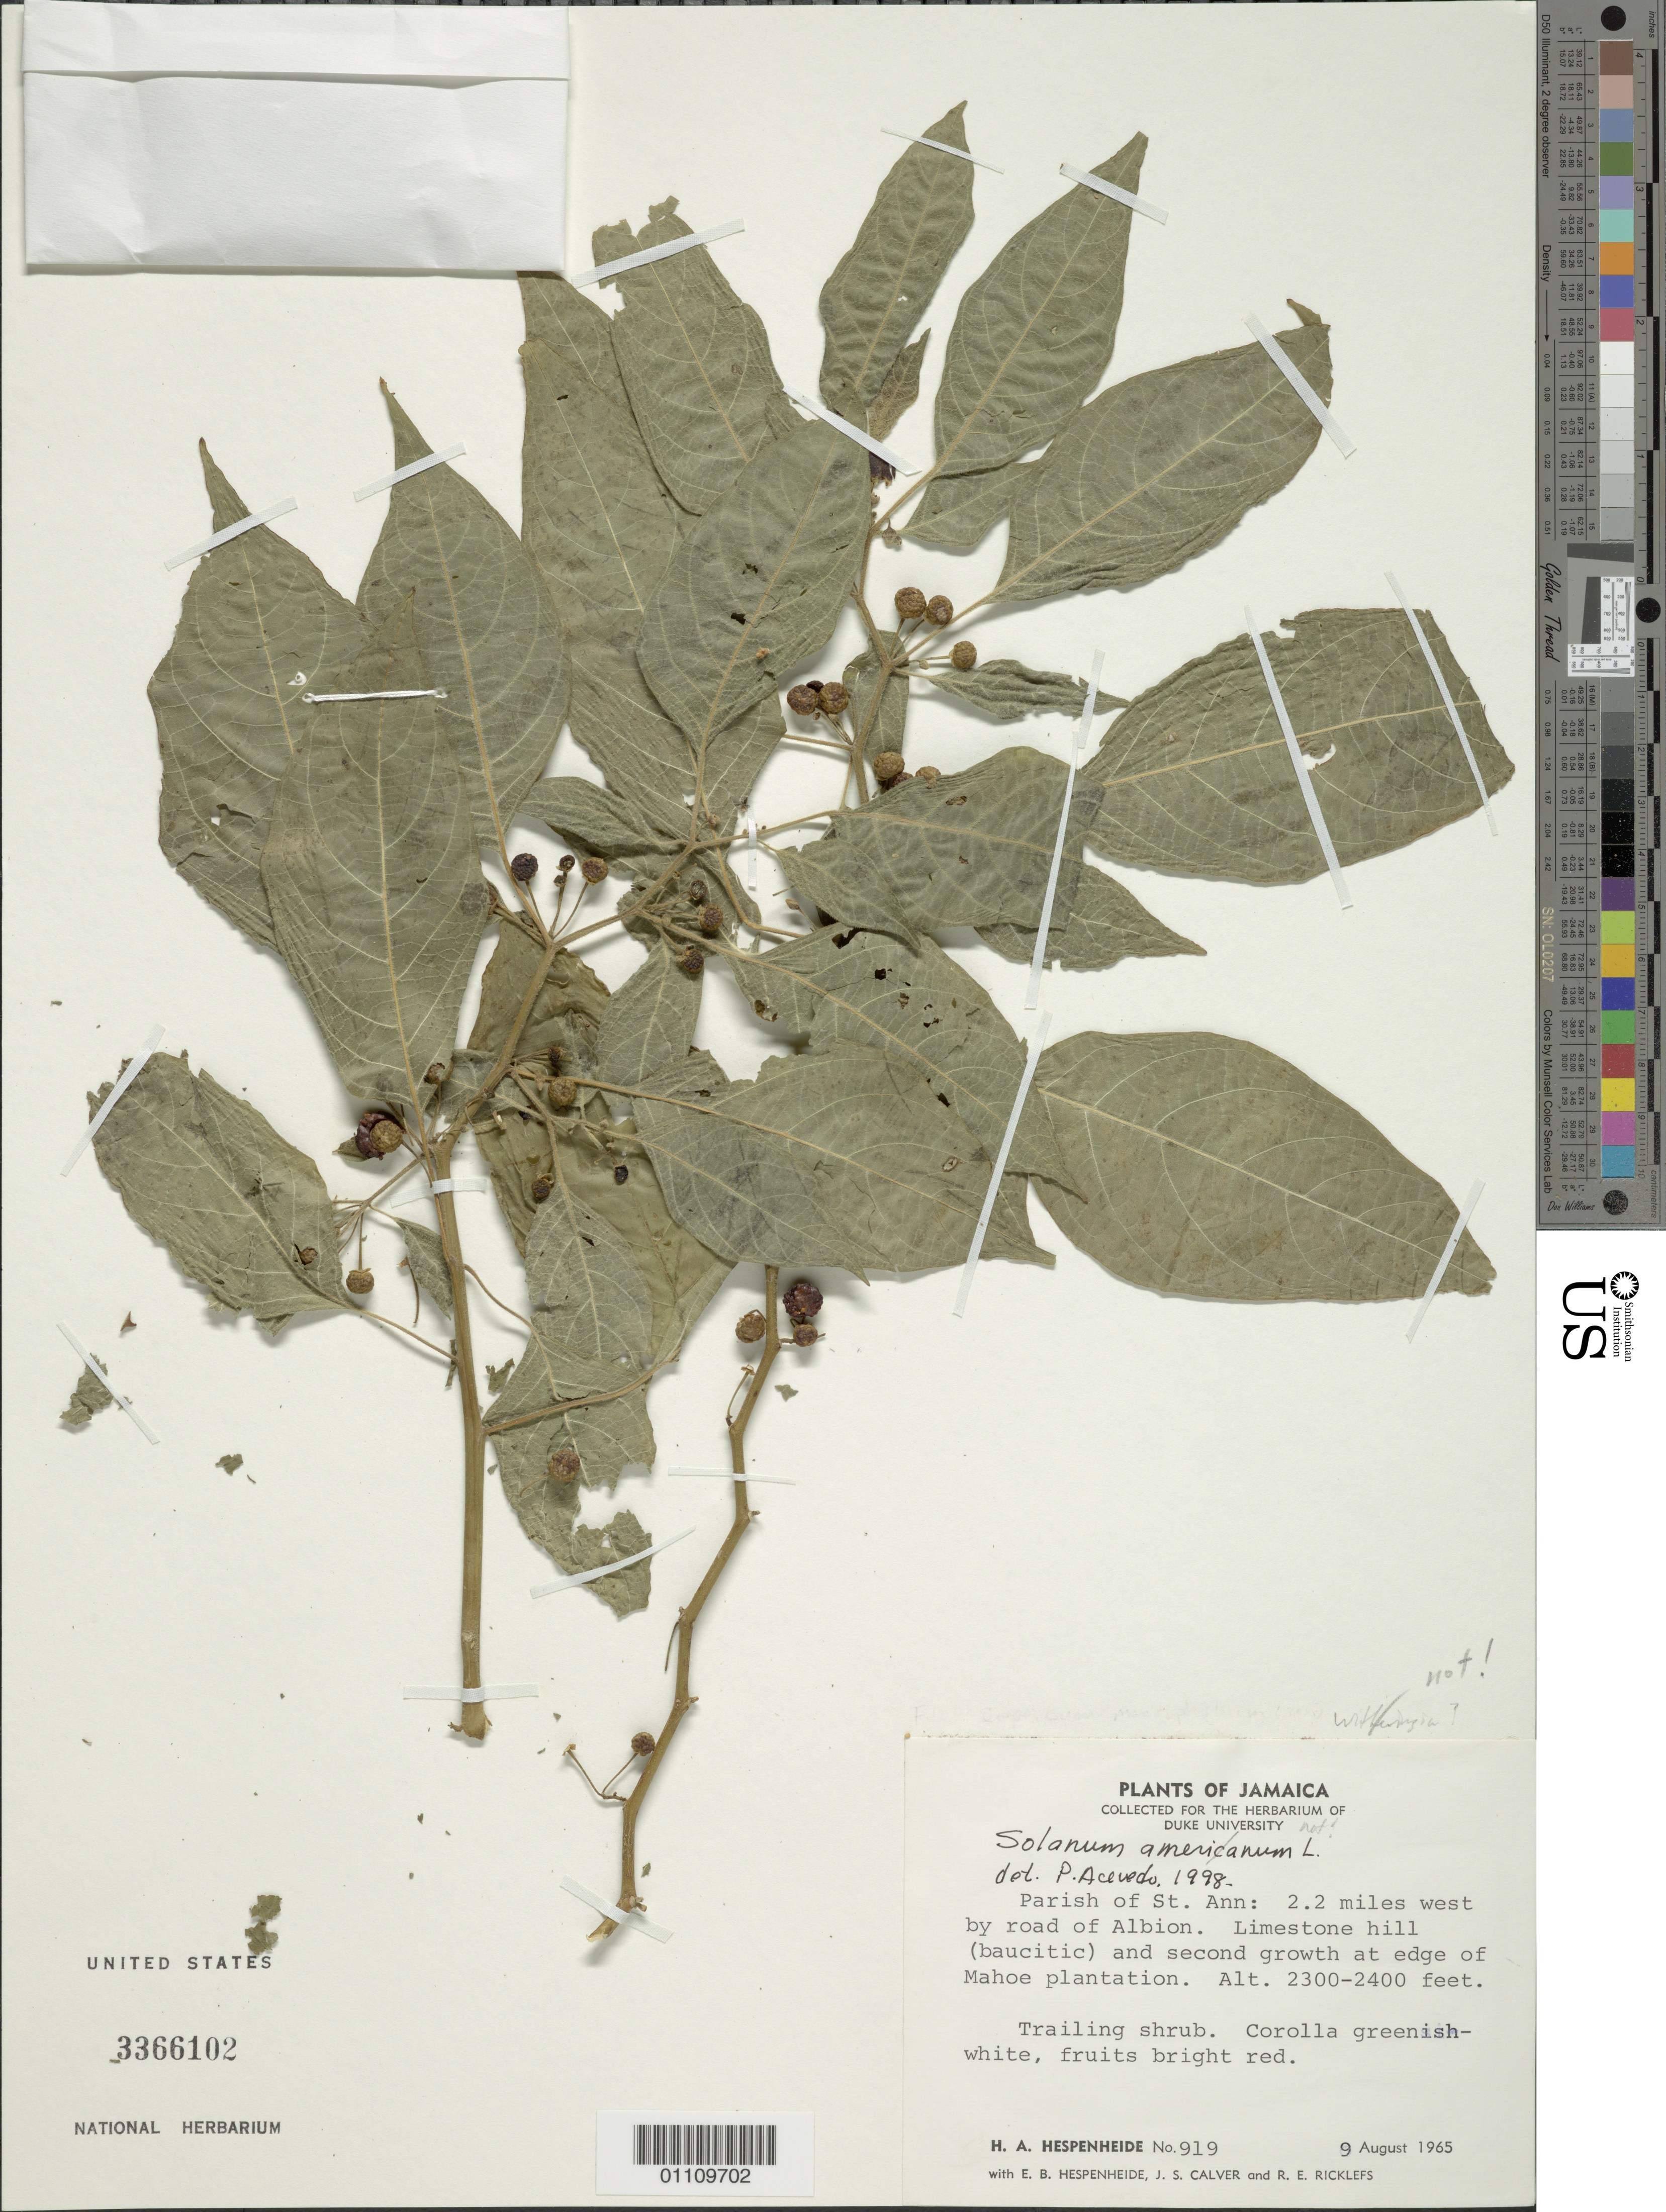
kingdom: Plantae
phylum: Tracheophyta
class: Magnoliopsida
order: Solanales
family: Solanaceae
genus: Capsicum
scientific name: Capsicum sp.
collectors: H. A. Hespenheide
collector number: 919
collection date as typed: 09 Aug 1965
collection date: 1965-08-09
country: Jamaica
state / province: Saint Ann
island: Jamaica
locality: Albion, 2.2 miles W by road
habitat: Limestone hill (baucitic) and second growth at edge of plantation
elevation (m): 701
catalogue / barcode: US 3366102